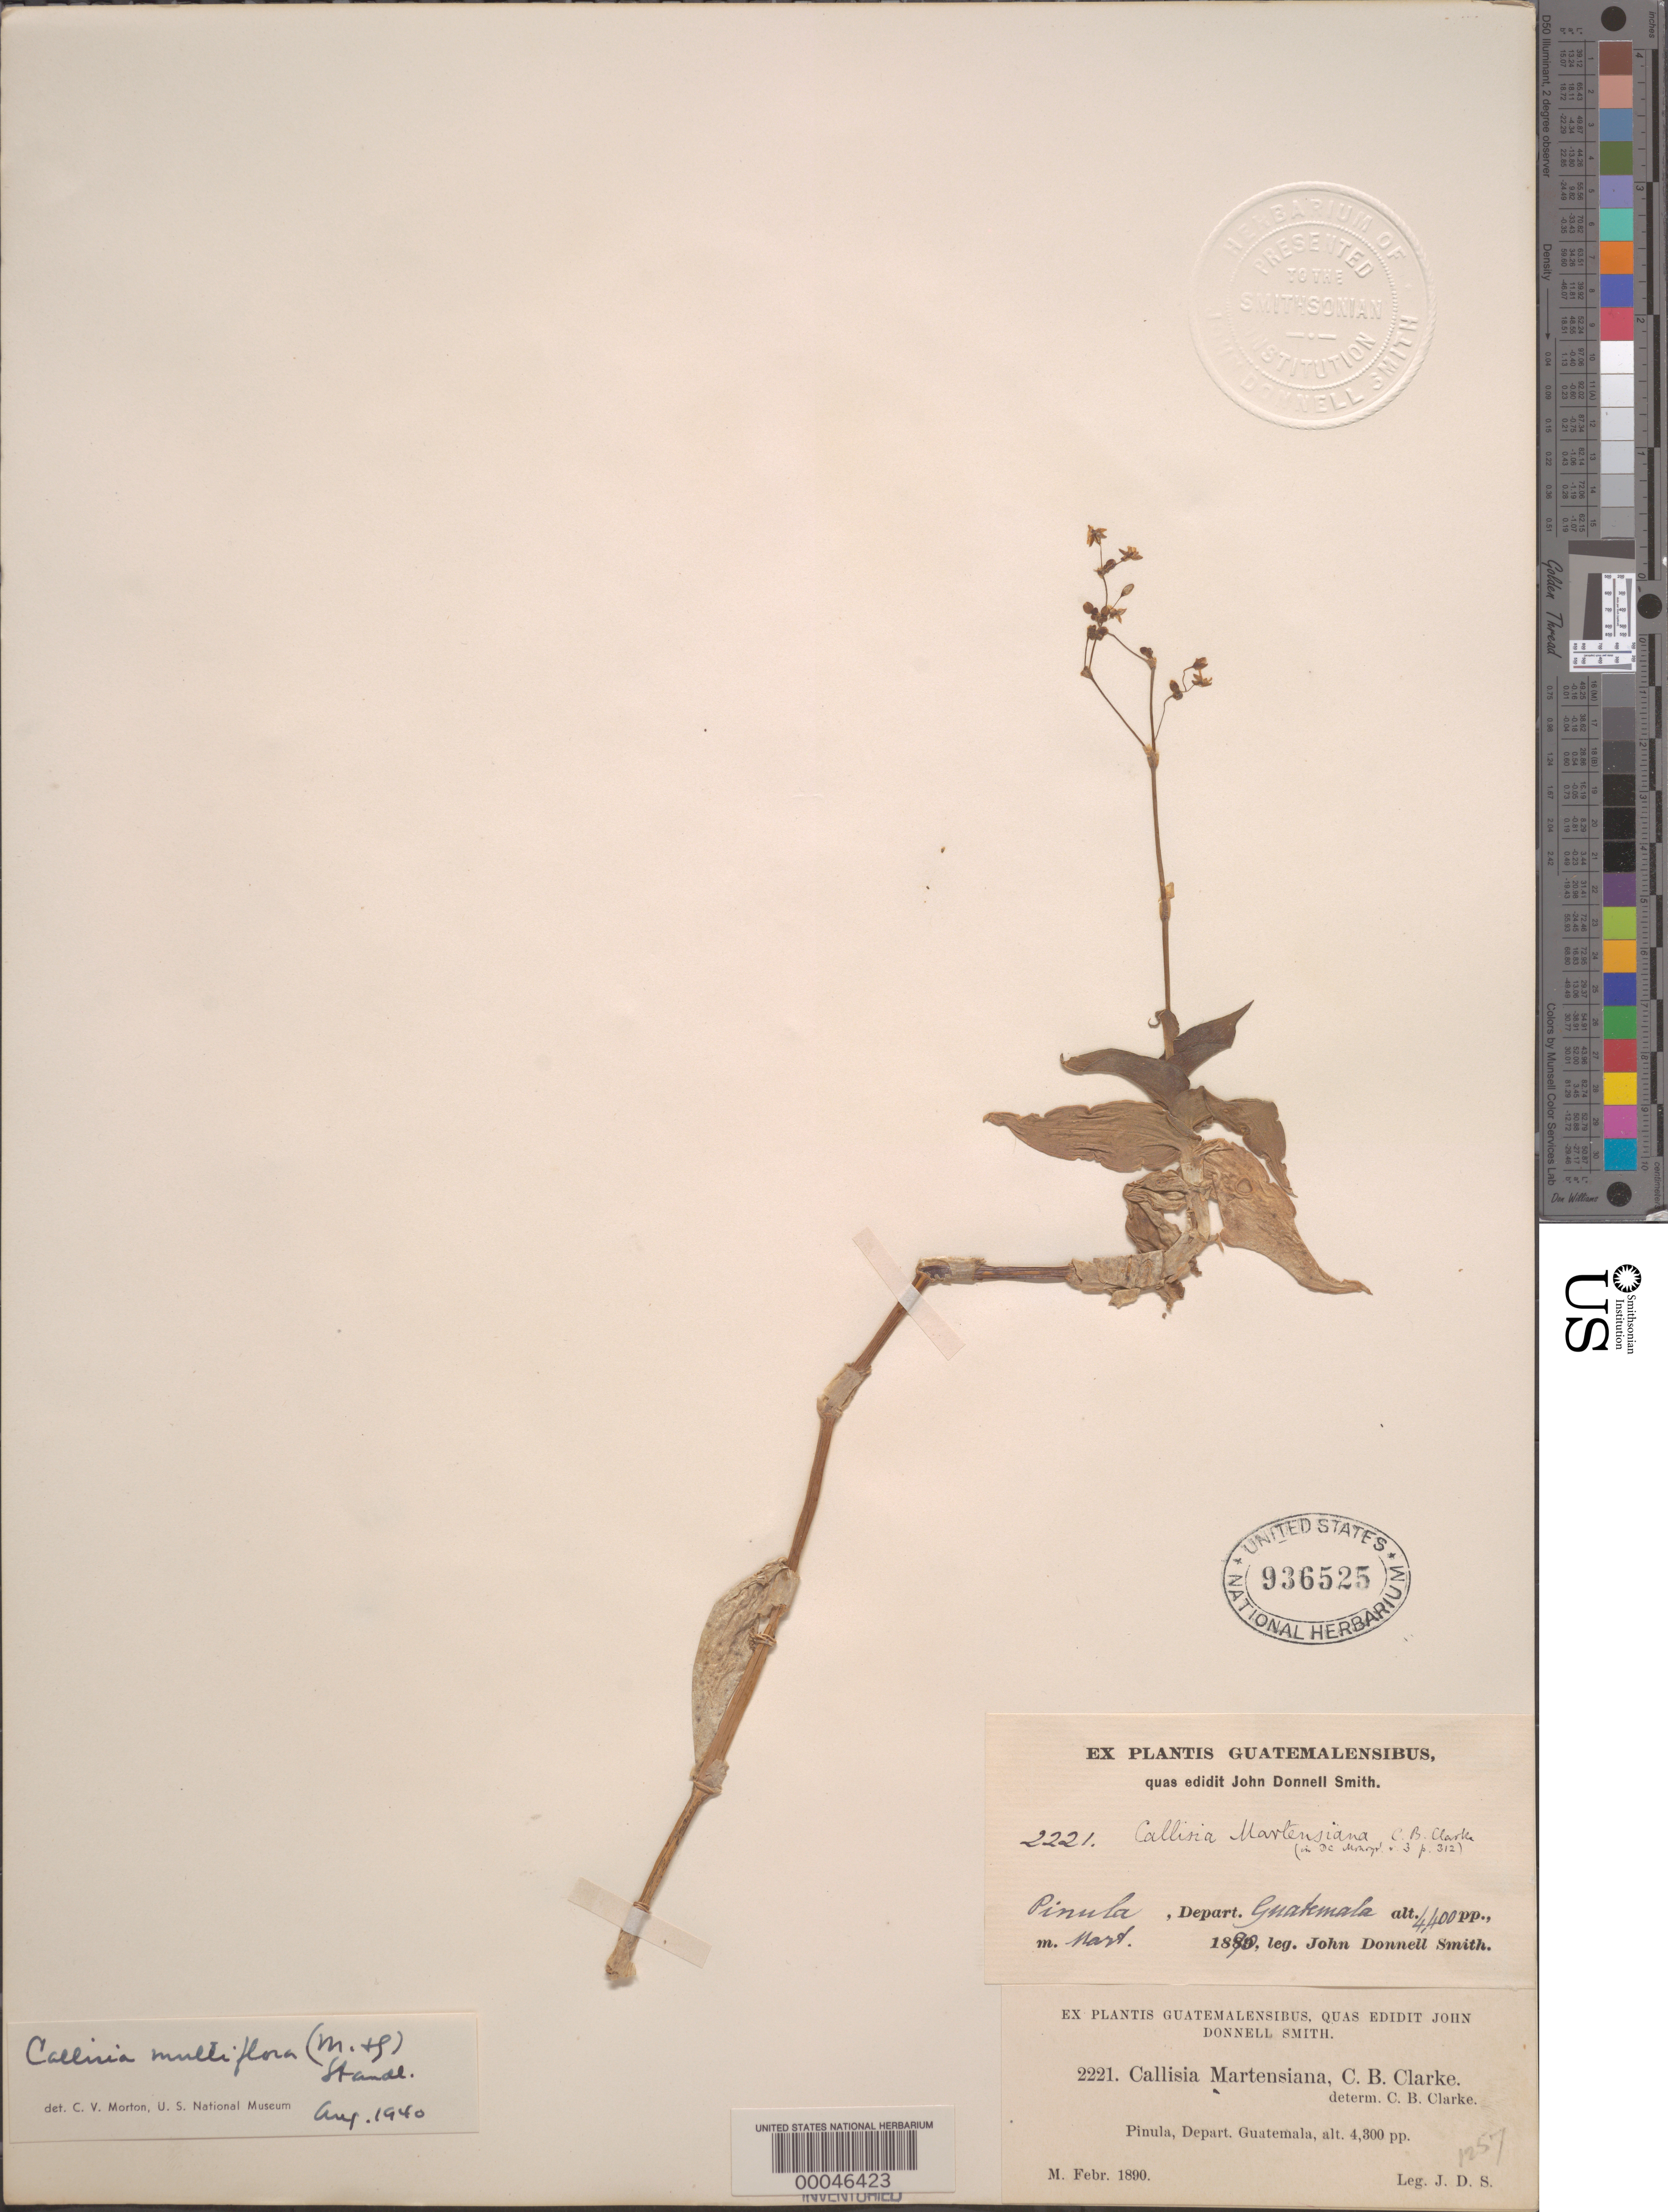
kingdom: Plantae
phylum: Tracheophyta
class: Liliopsida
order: Commelinales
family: Commelinaceae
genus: Callisia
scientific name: Callisia multiflora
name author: (M. Martens & Galeotti) Standl.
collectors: J. Donnell Smith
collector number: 2221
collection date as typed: Feb 1890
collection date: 1890-02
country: Guatemala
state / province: Guatemala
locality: Pinula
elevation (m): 1342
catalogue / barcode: US 936525